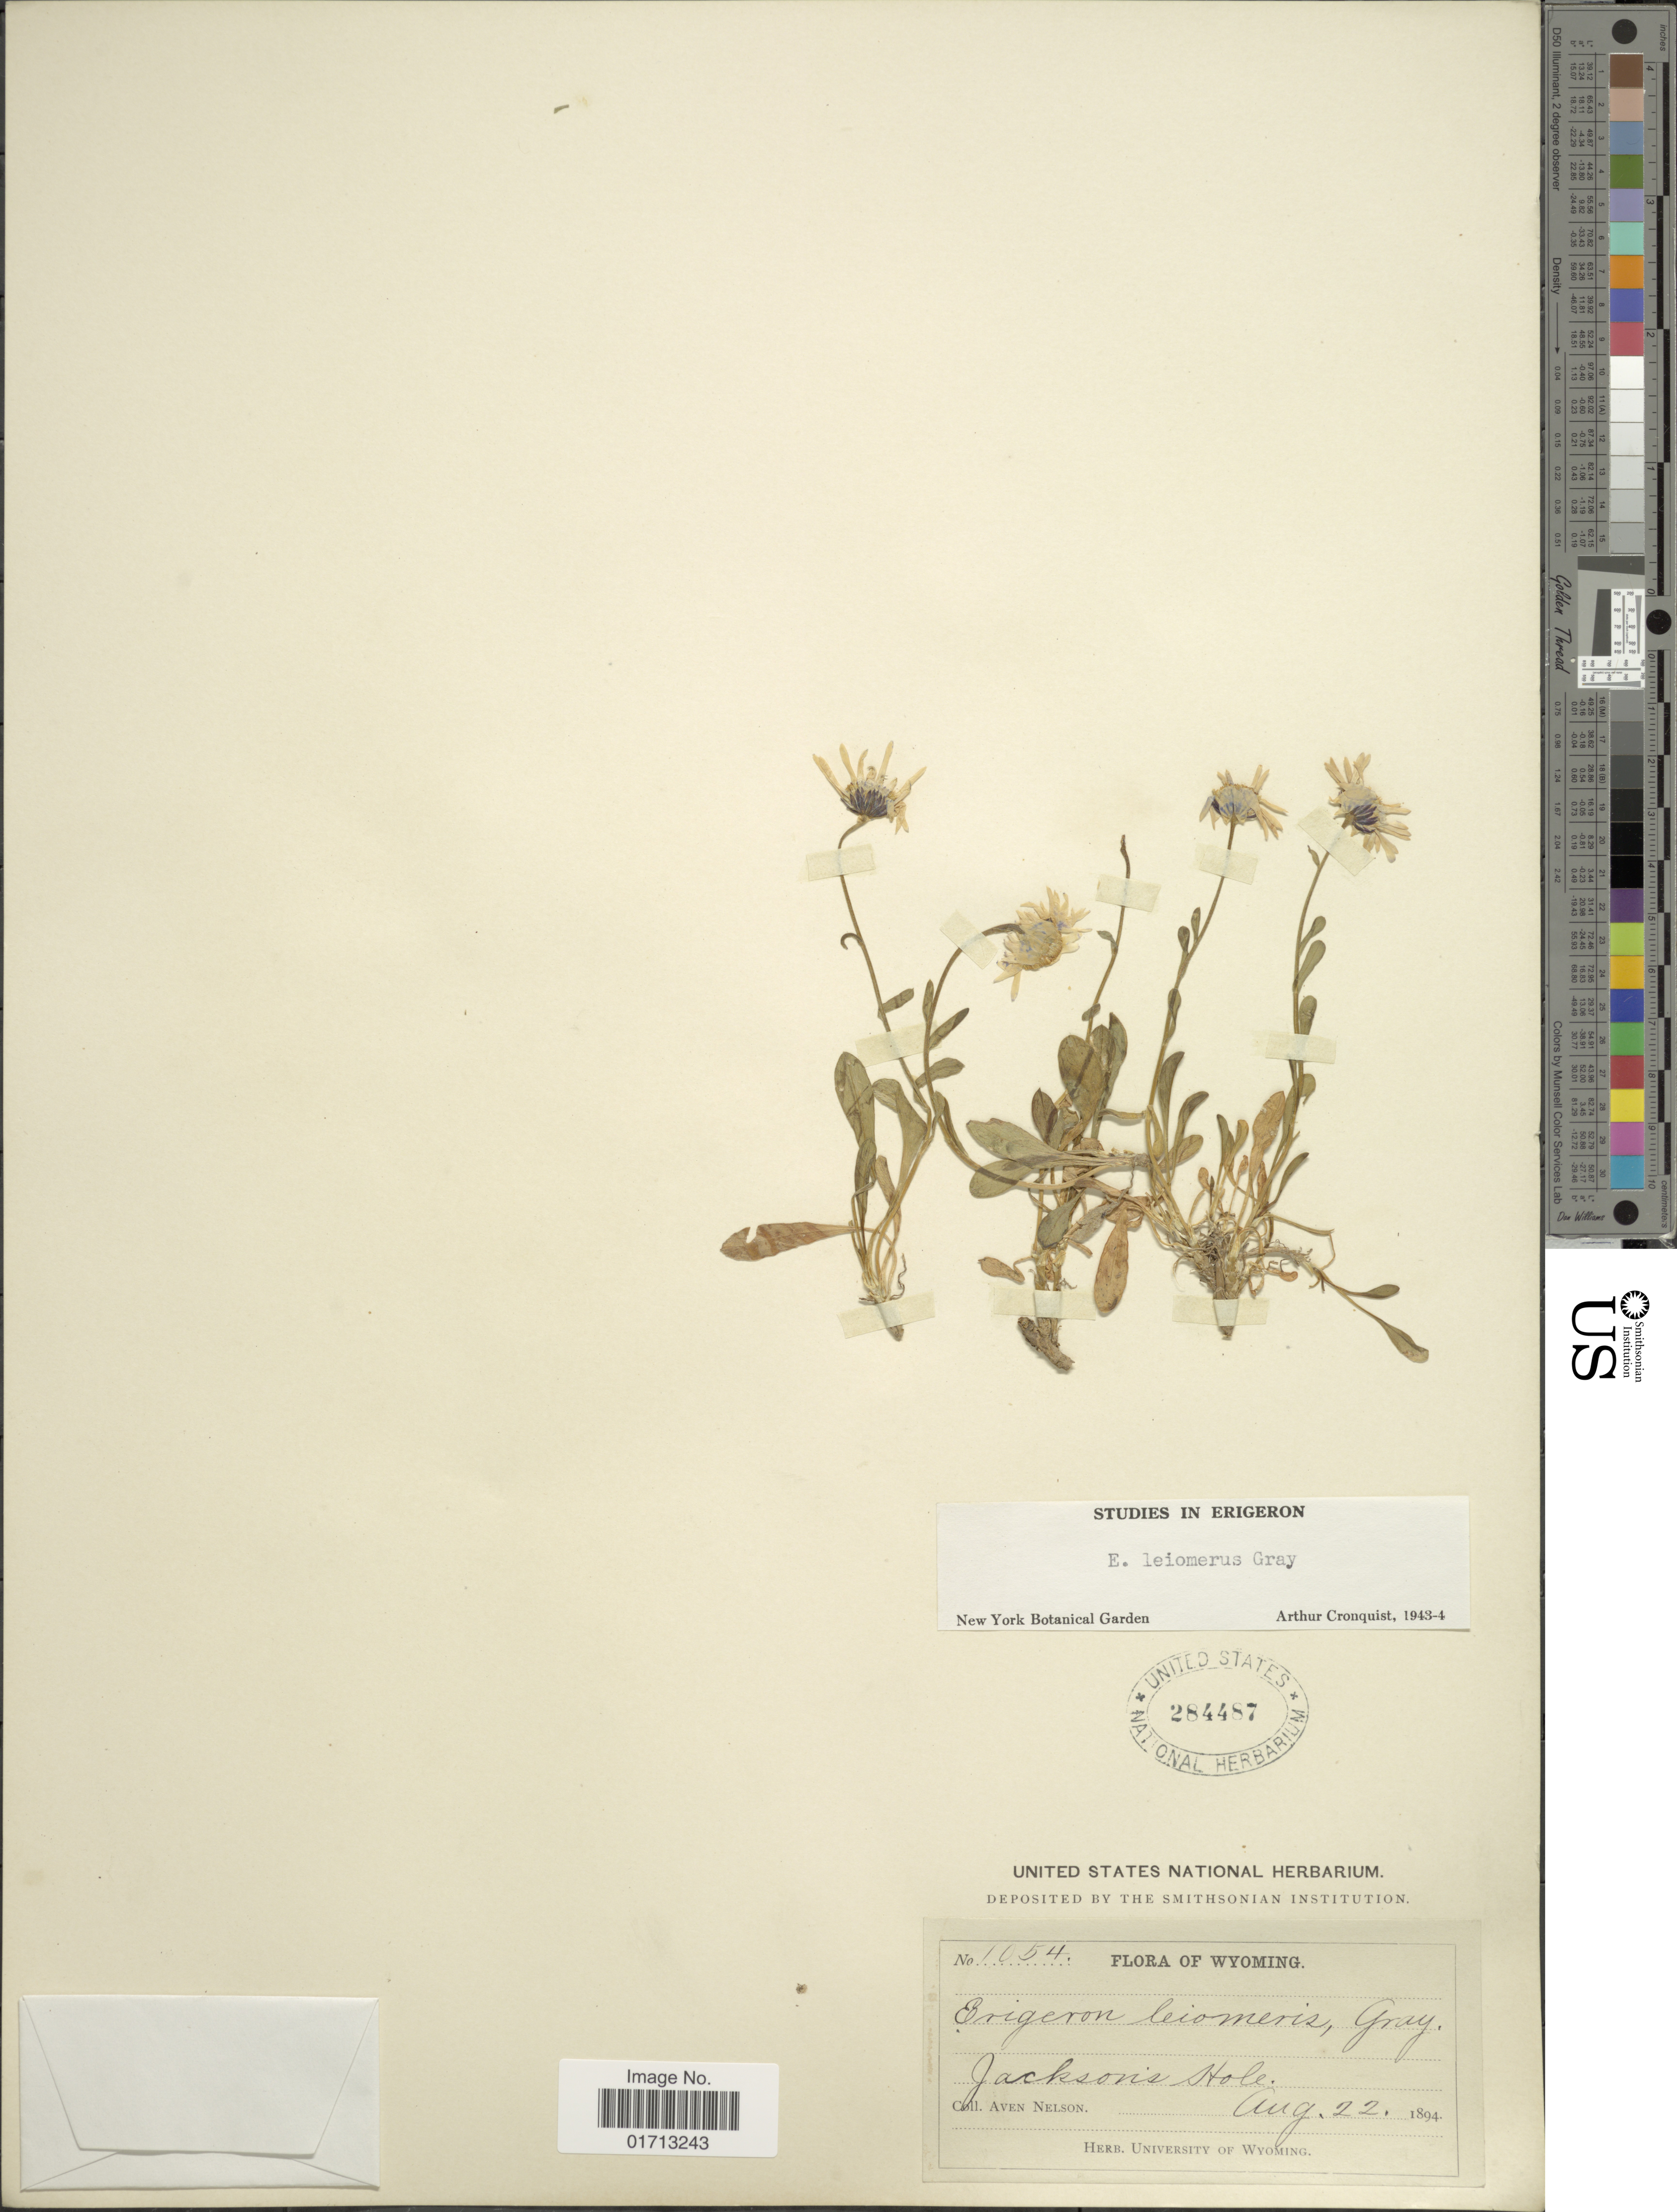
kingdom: Plantae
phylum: Tracheophyta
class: Magnoliopsida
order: Asterales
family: Asteraceae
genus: Erigeron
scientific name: Erigeron leiomerus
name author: A. Gray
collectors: A. Nelson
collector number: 1054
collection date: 1894-08-22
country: United States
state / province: Wyoming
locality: Jackson's Hole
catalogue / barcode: US 284487